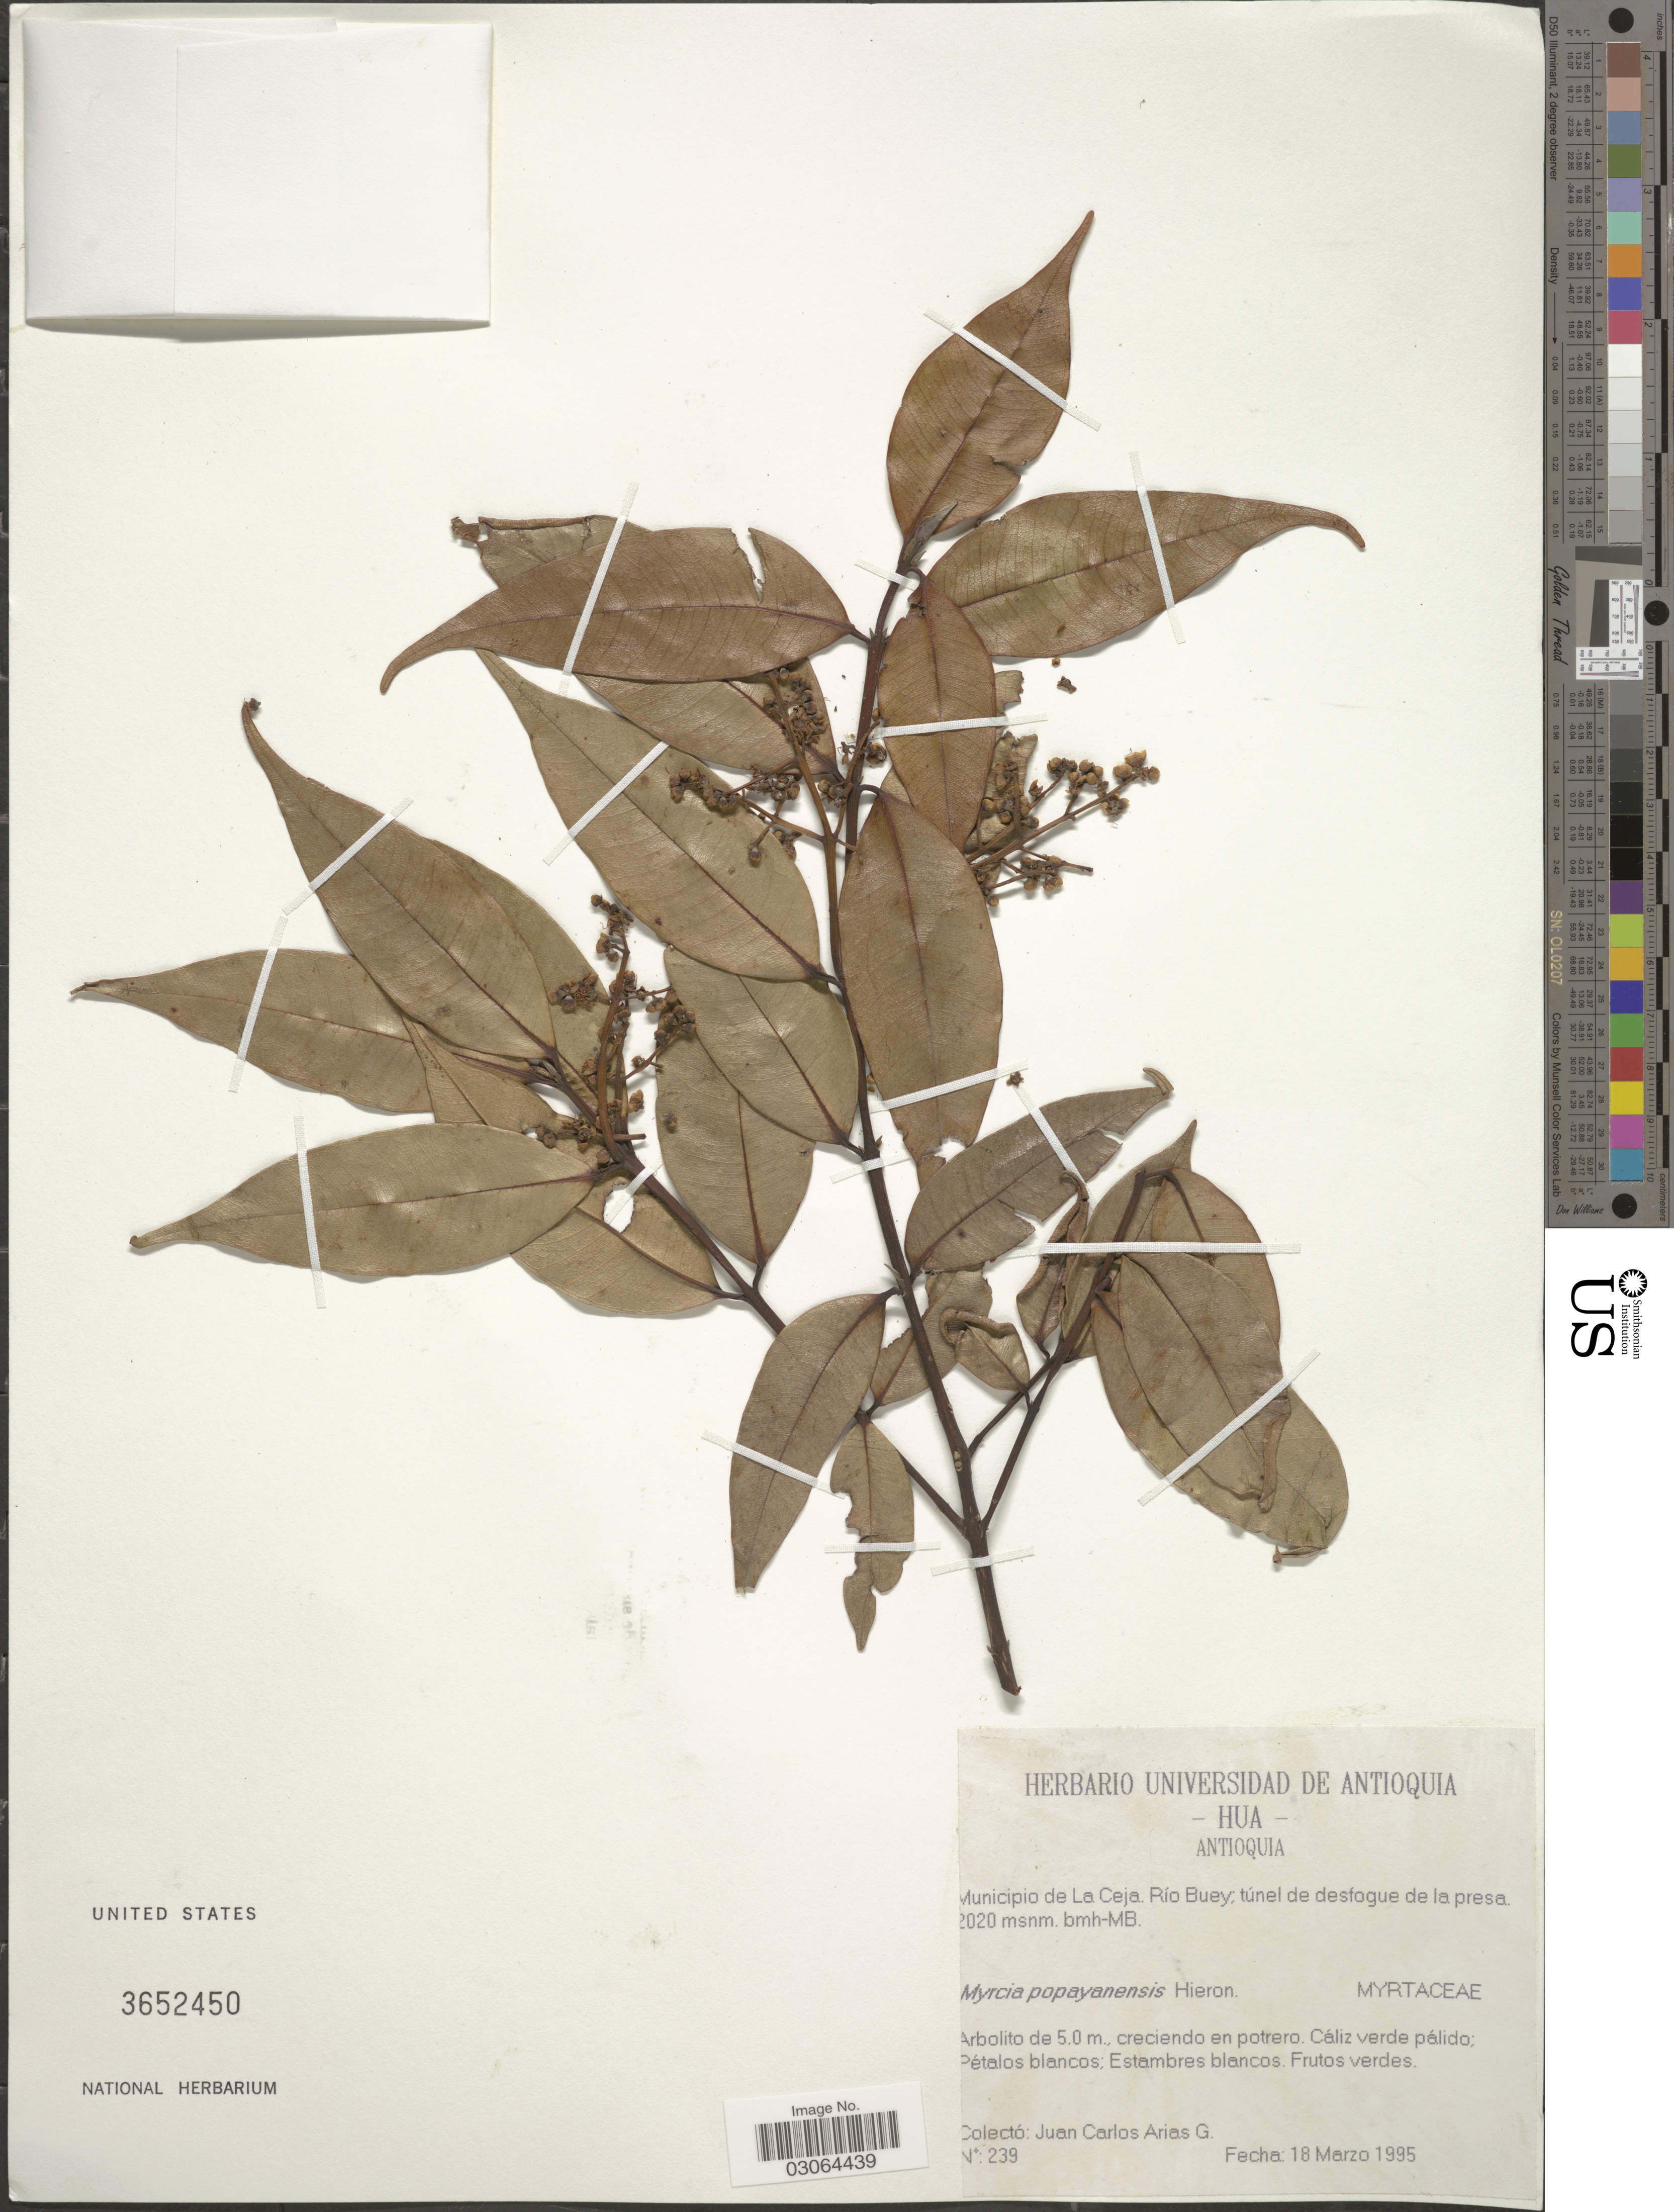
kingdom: Plantae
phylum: Tracheophyta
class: Magnoliopsida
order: Myrtales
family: Myrtaceae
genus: Myrcia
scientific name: Myrcia popayanensis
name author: Hieron.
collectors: J. Arias G.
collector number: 239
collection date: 1995-03-18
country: Colombia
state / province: Antioquia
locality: Municipio de La Ceja. Río Buey; túnel de desfogue de la presa.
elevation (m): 2020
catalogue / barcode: US 3652450